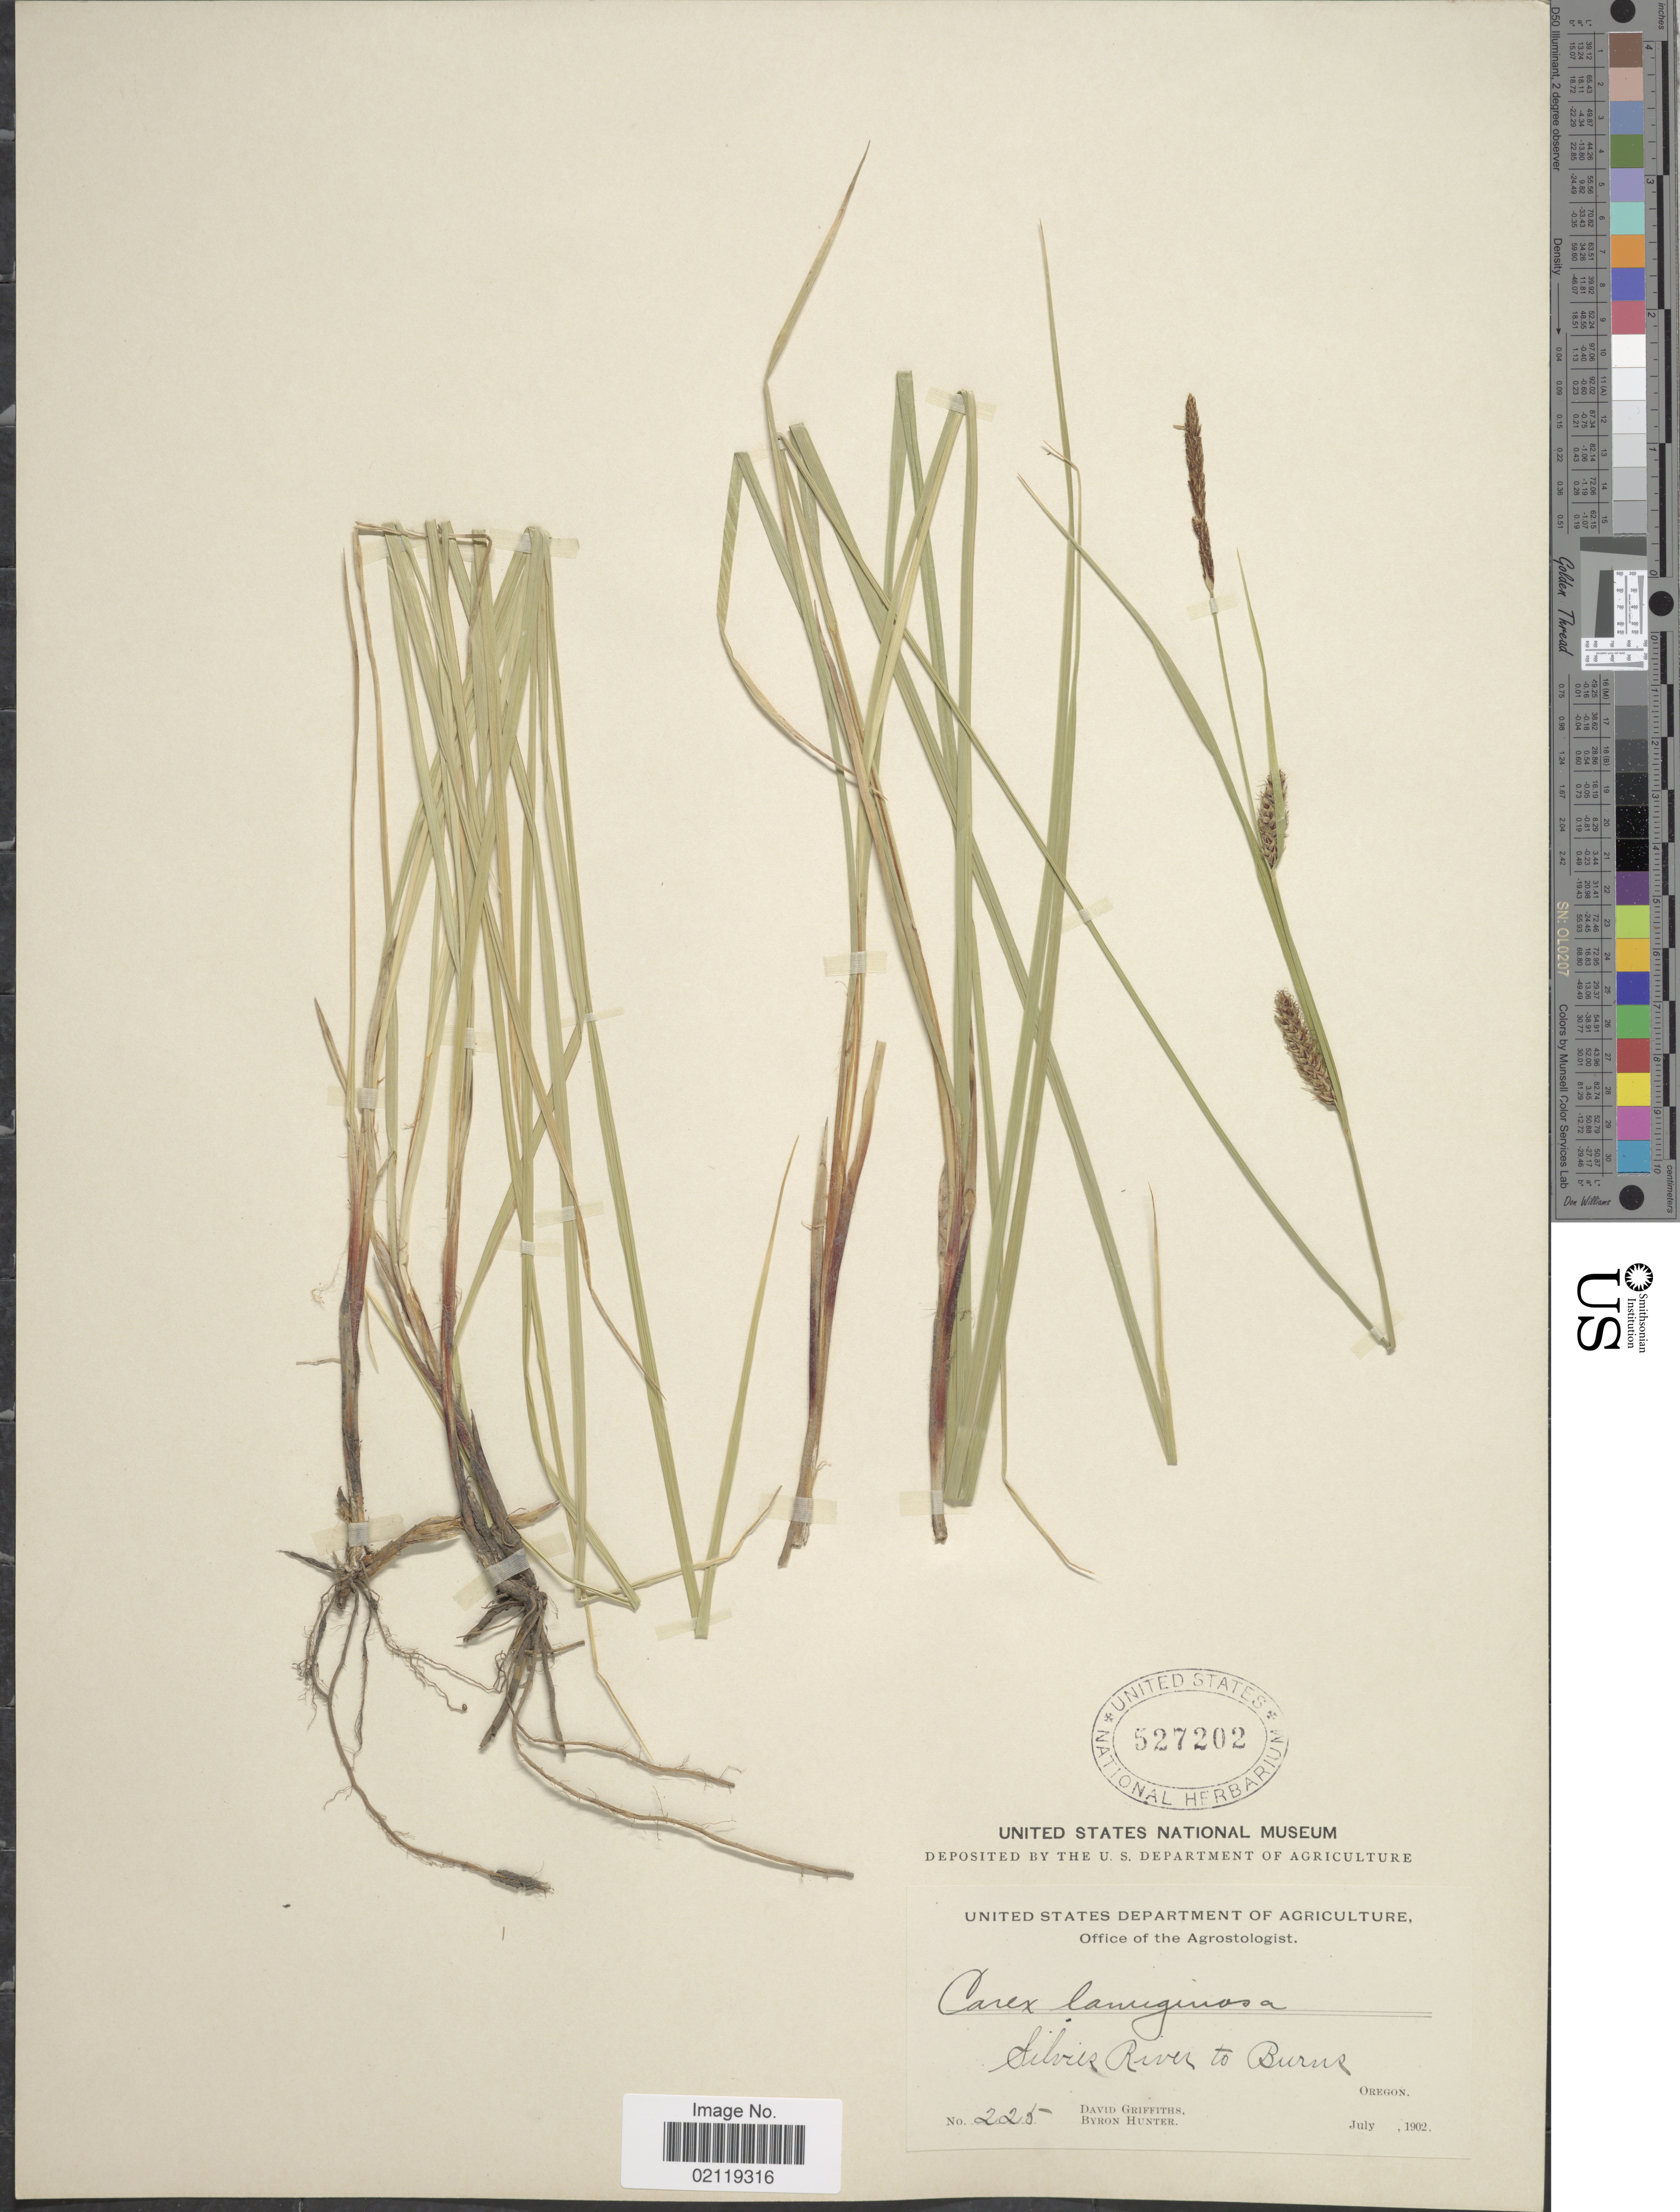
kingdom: Plantae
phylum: Tracheophyta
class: Liliopsida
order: Poales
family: Cyperaceae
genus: Carex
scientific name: Carex pellita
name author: Muhl. ex Willd.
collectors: D. Griffiths & B. Hunter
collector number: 225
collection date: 1902-07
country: United States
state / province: Oregon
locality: Silver River to Burns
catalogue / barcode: US 527202